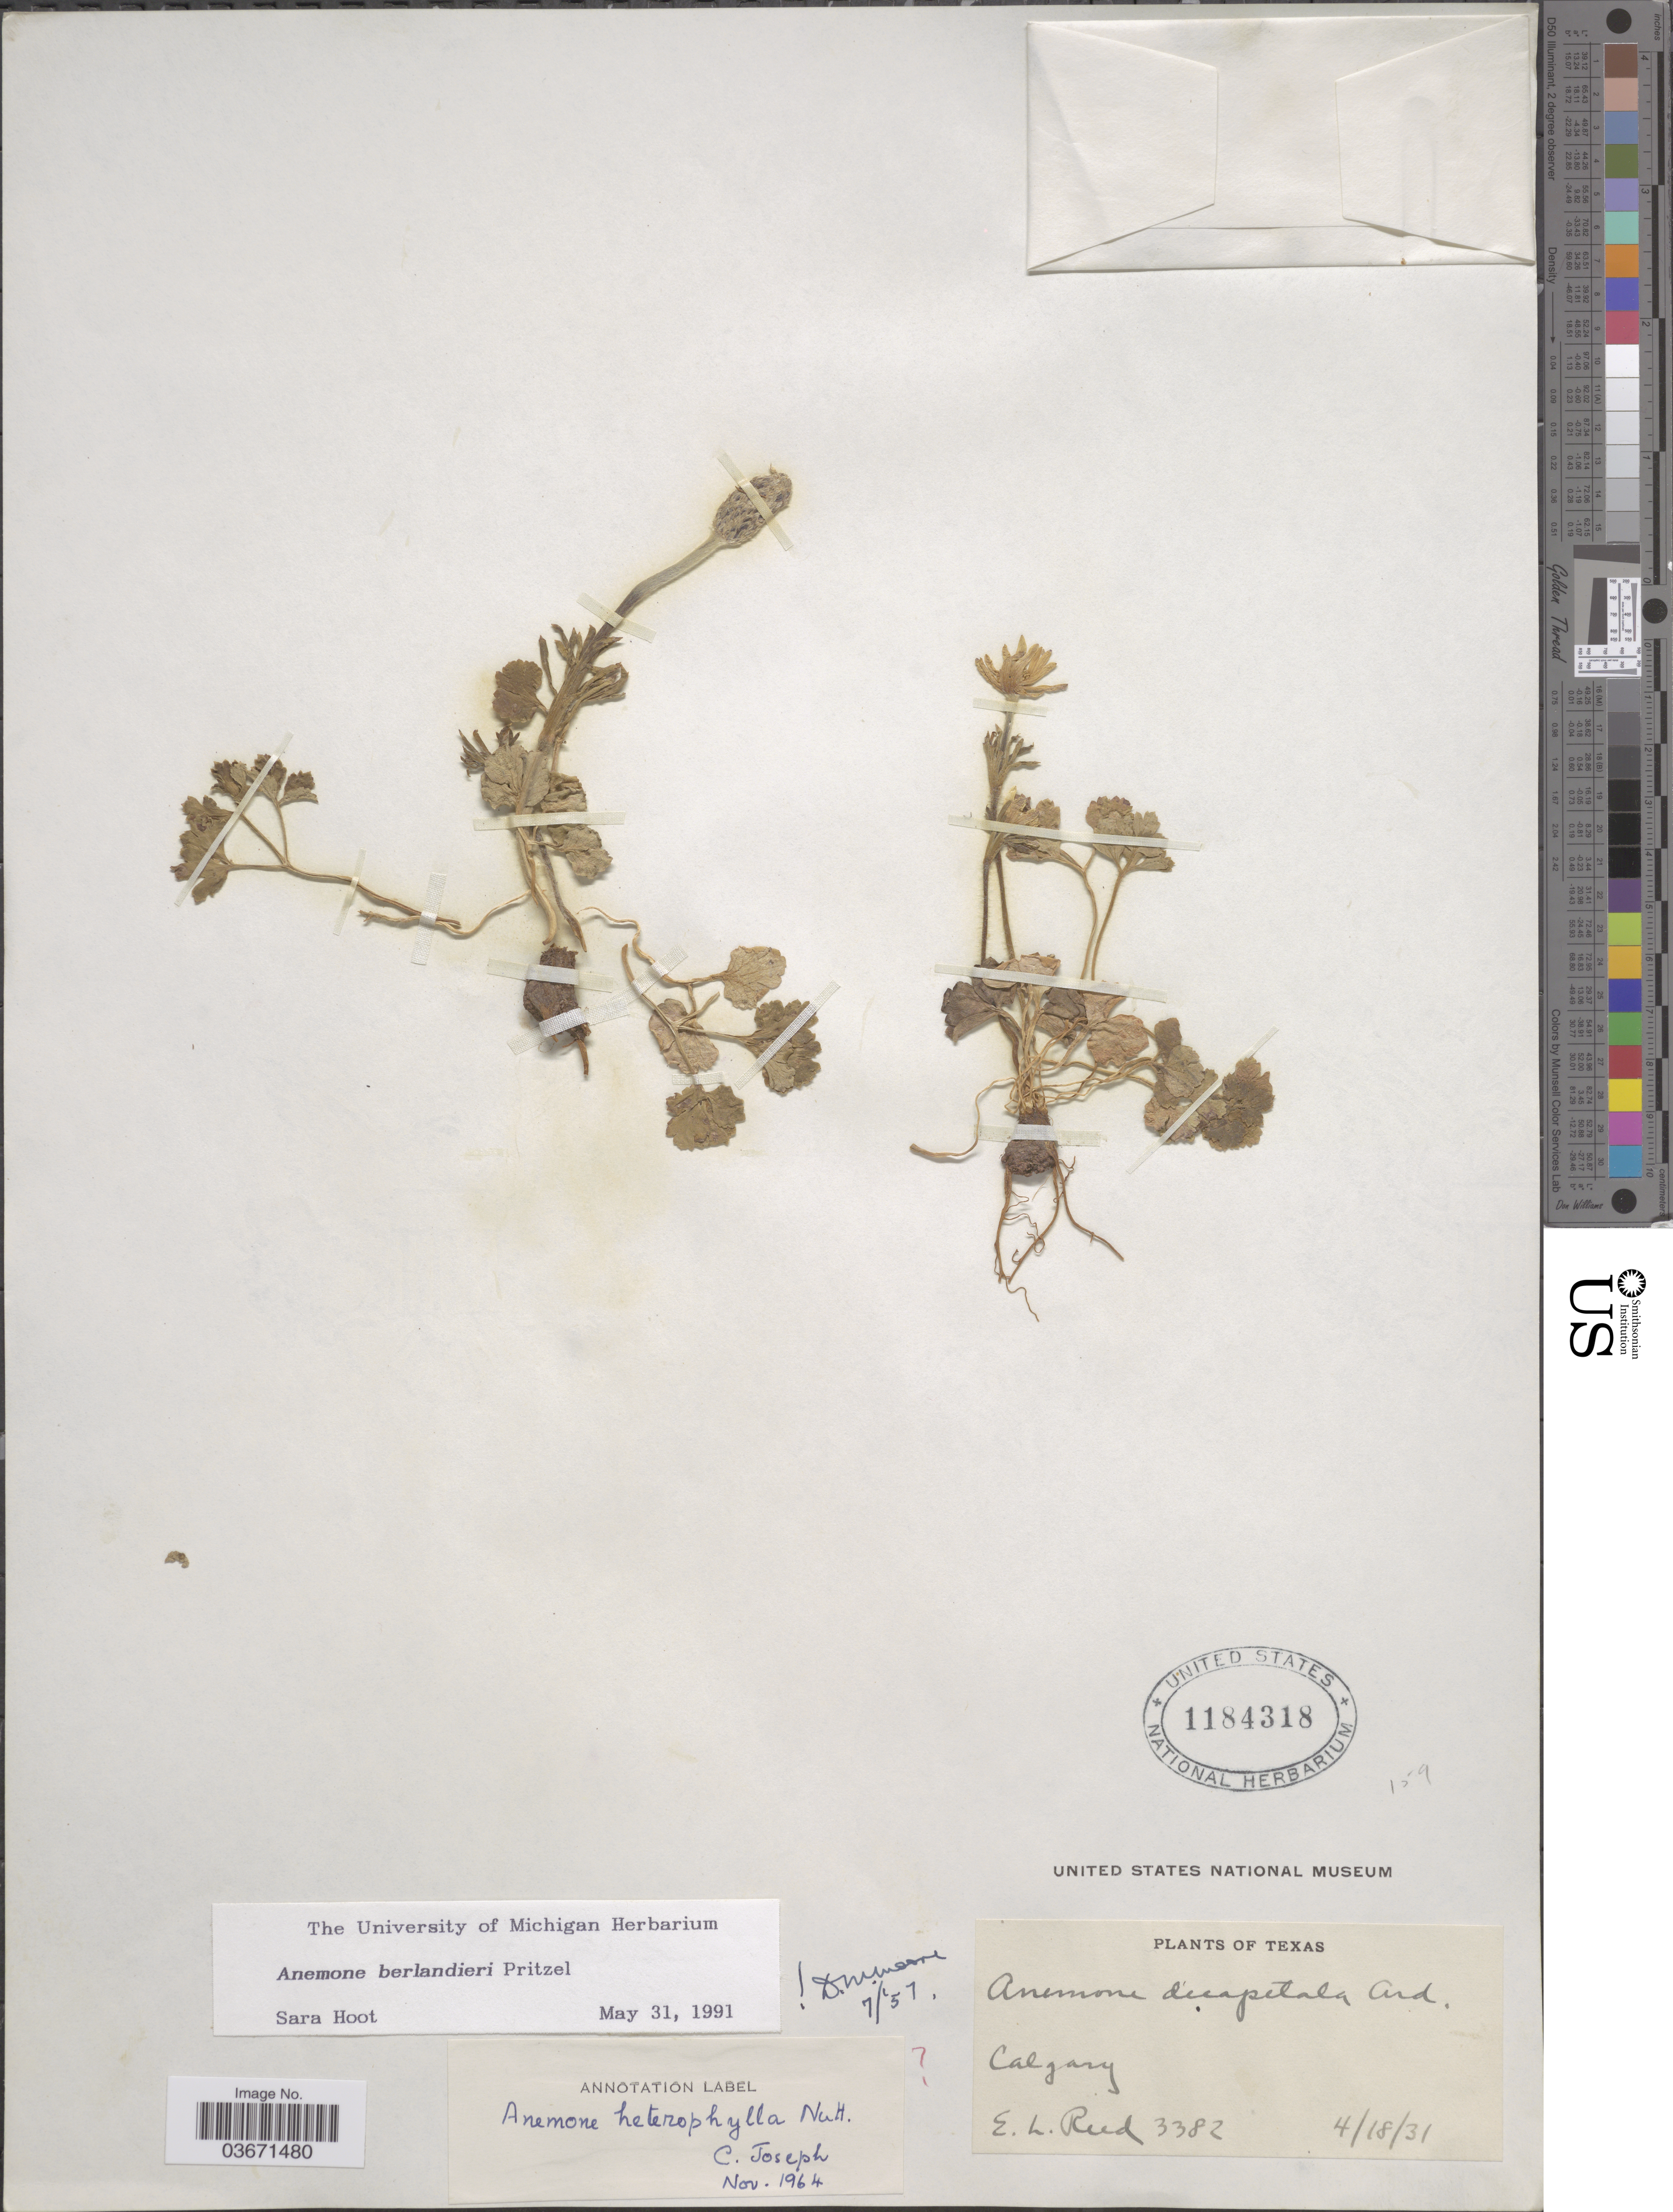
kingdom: Plantae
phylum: Tracheophyta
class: Magnoliopsida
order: Ranunculales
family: Ranunculaceae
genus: Anemone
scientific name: Anemone berlandieri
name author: E. Pritz.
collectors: E. Reed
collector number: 3382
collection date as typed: Transcribed d/m/y: 18/4/31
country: United States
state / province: Texas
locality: Calgary.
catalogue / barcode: US 1184318